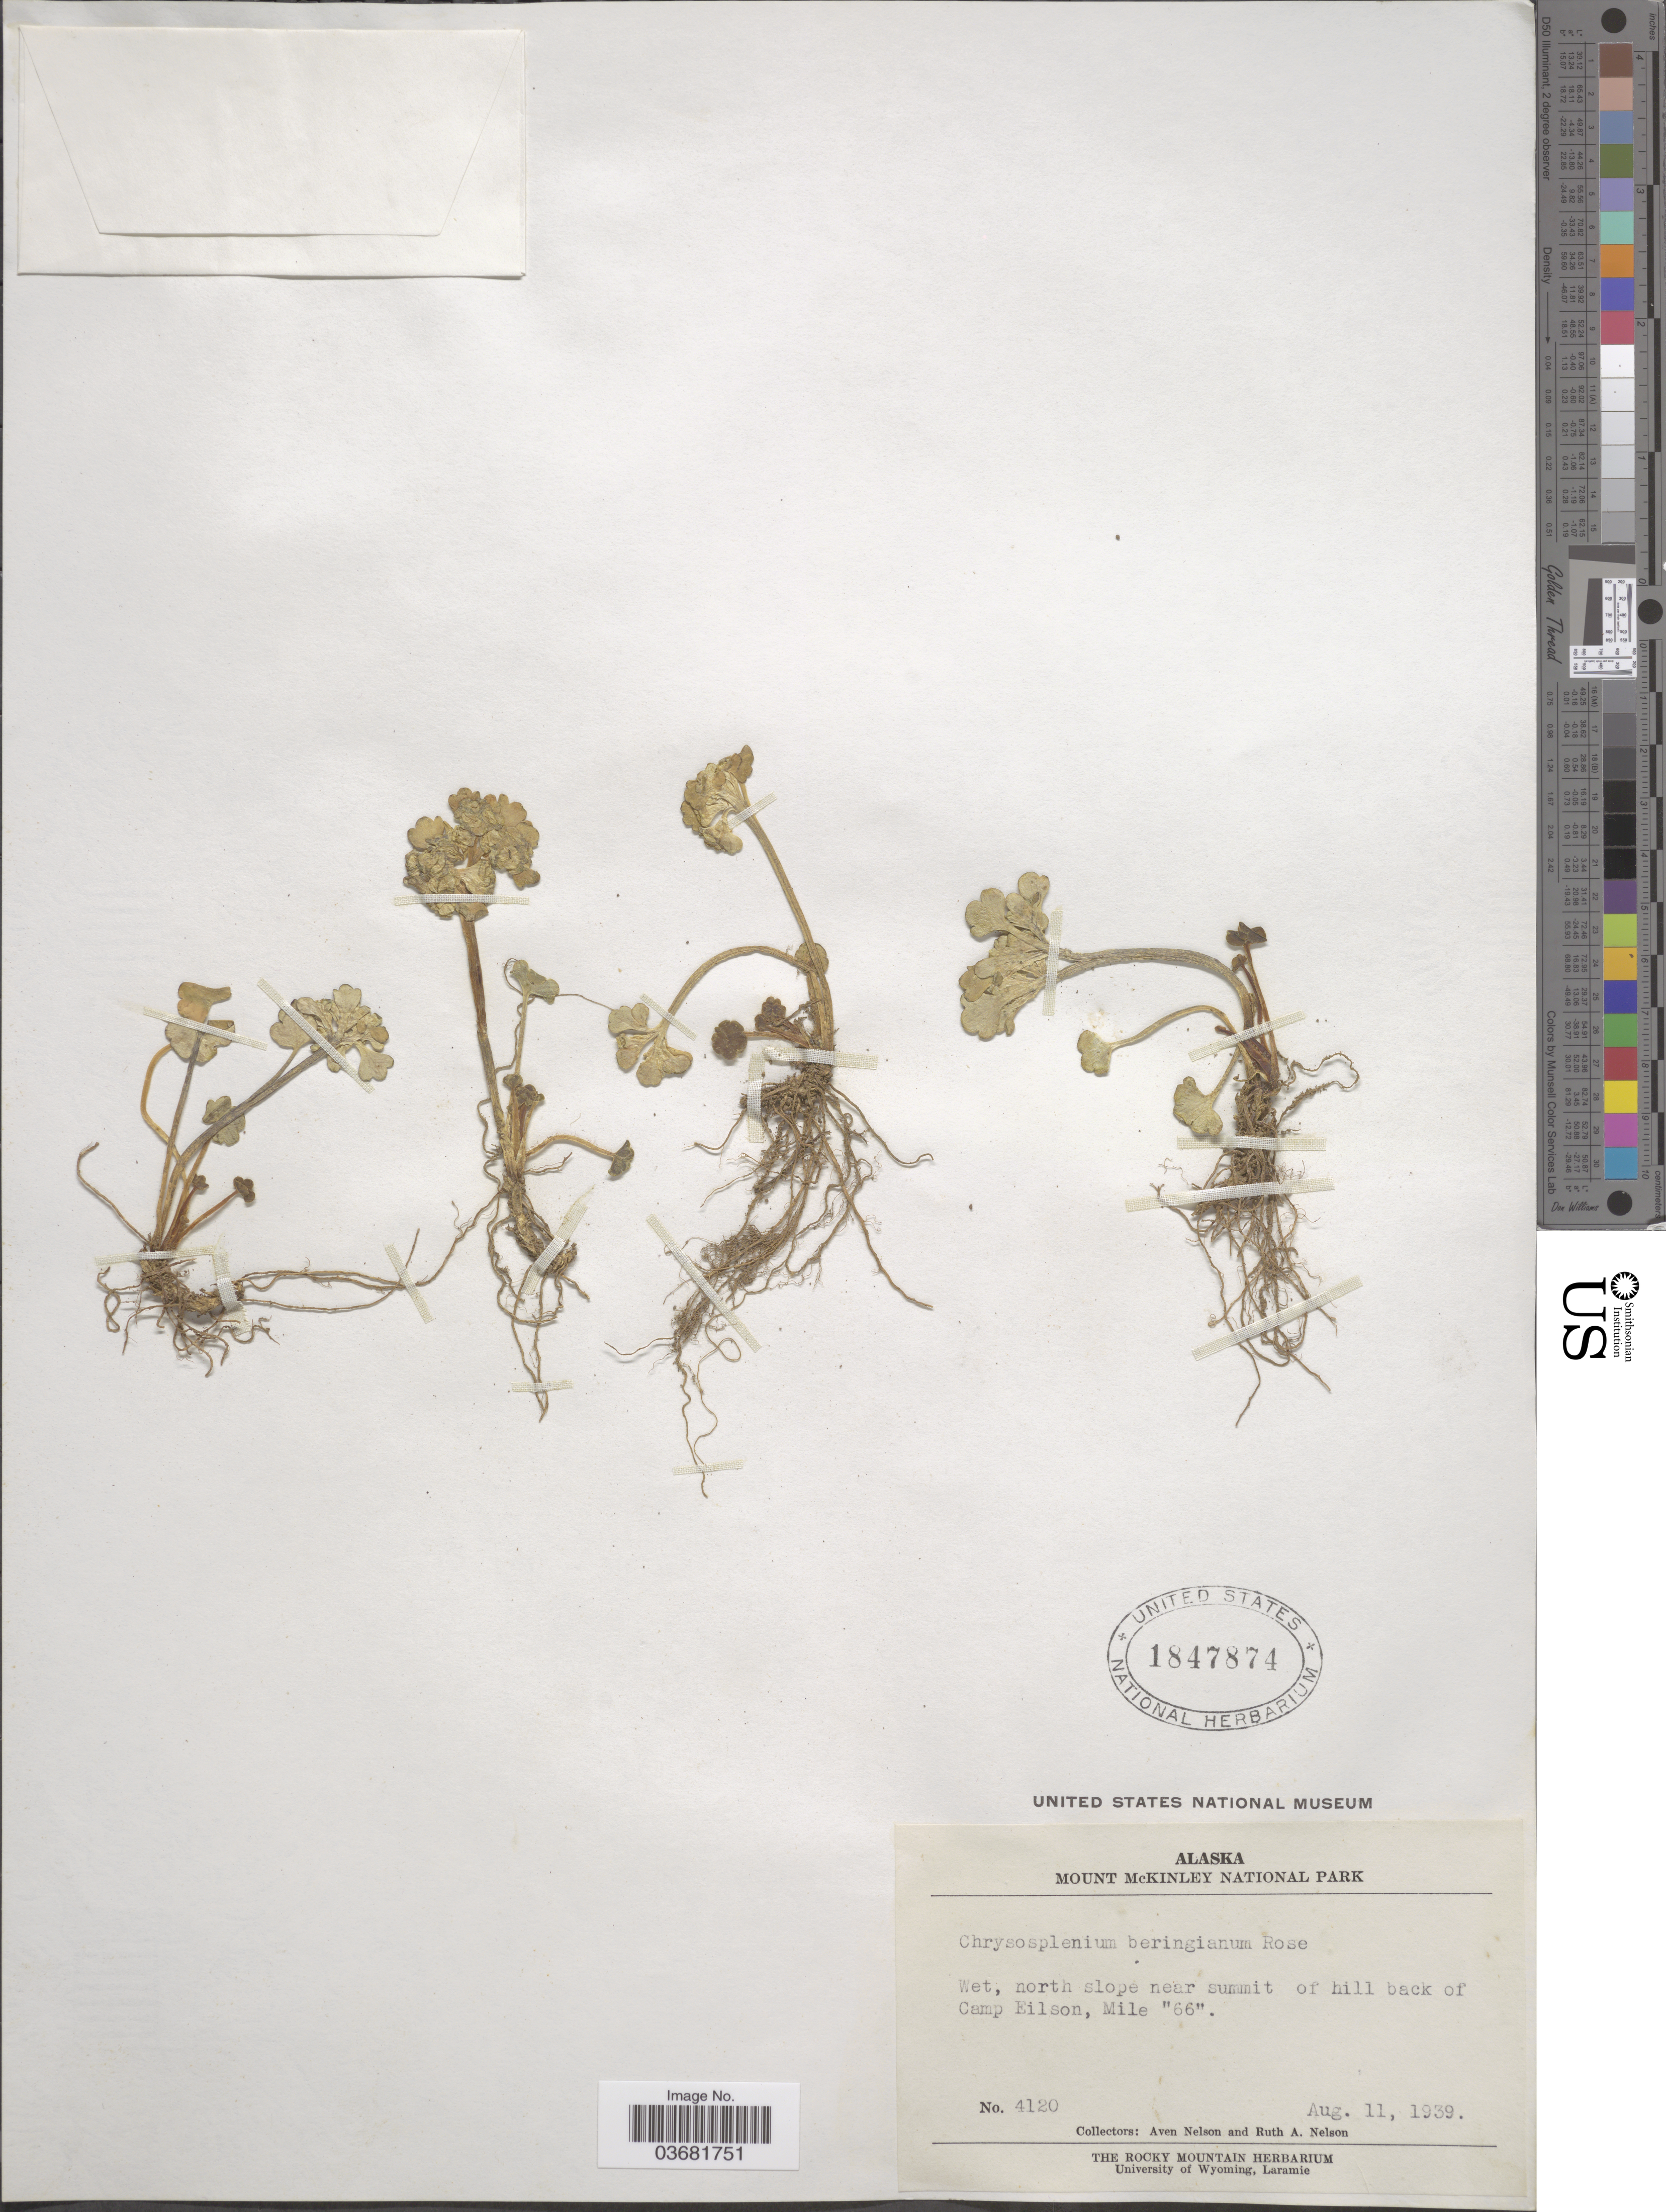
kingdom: Plantae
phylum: Tracheophyta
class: Magnoliopsida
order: Saxifragales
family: Saxifragaceae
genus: Chrysosplenium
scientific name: Chrysosplenium wrightii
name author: Franch. & Sav.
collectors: A. Nelson & R. A. Nelson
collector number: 4120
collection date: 1939-08-11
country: United States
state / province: Alaska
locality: Mount McKinley National Park. Wet, north slope near summit of hill back of Camp Eilson, Mile "66".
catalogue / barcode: US 1847874